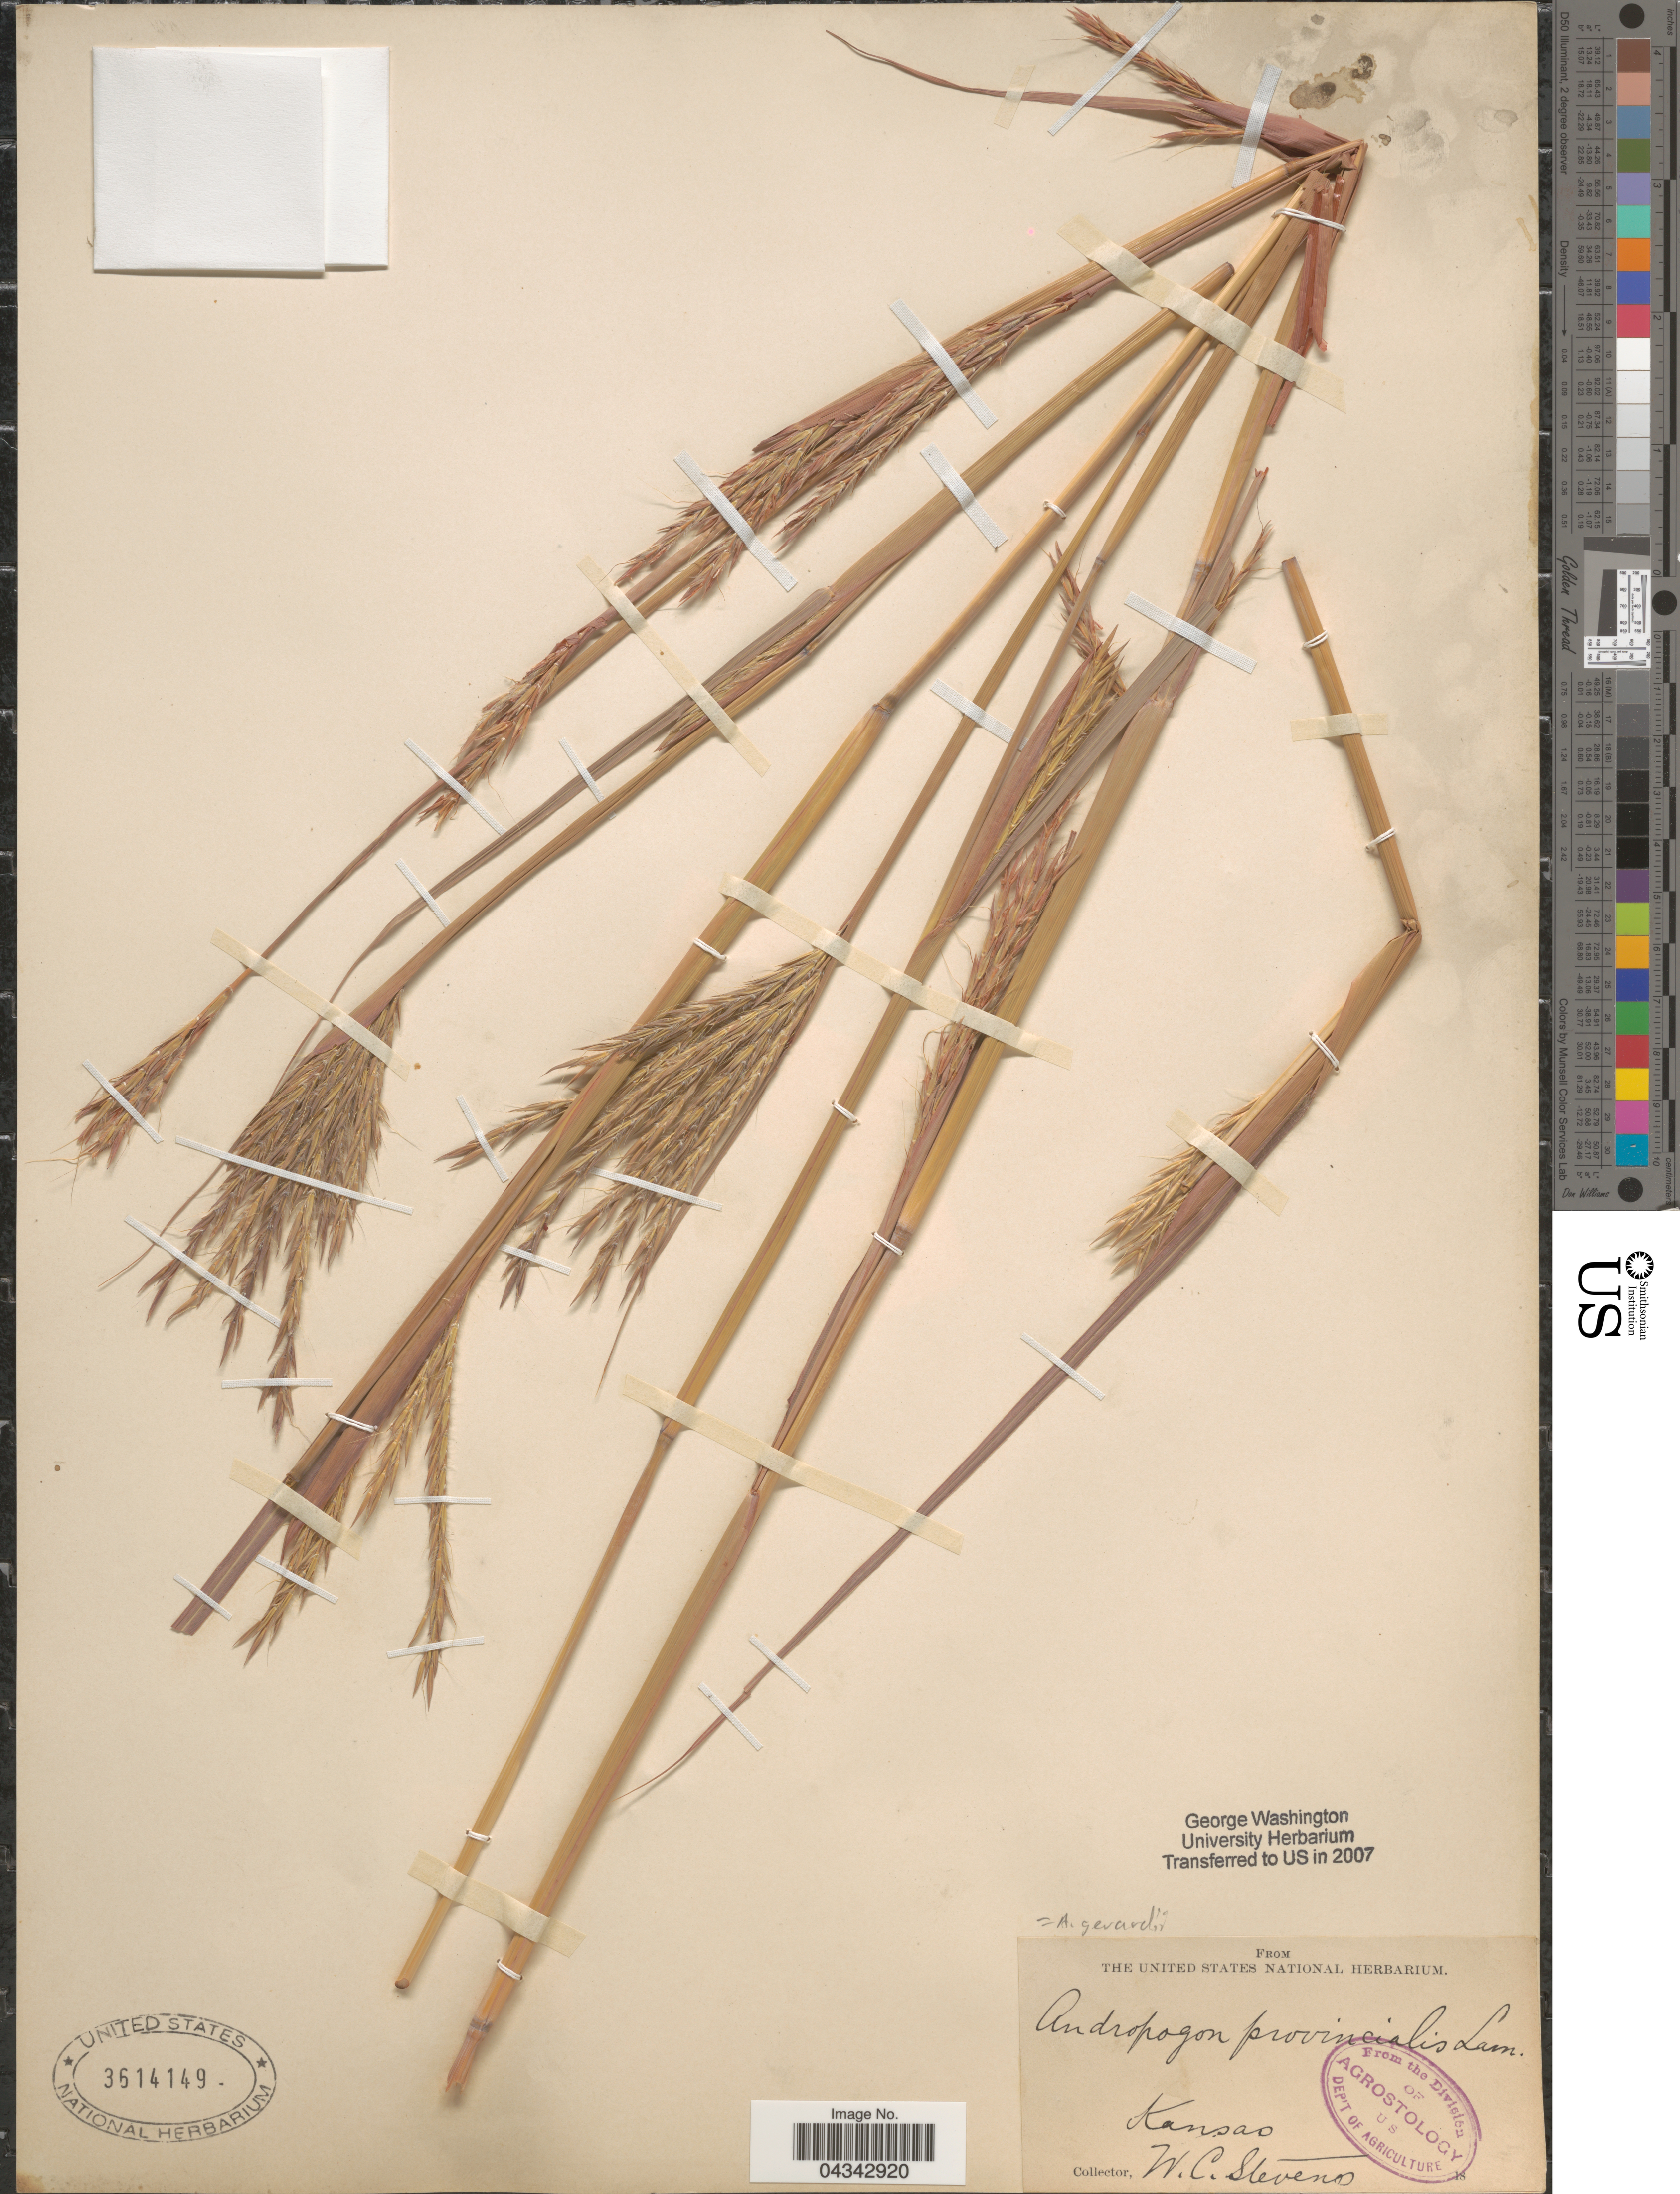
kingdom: Plantae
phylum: Tracheophyta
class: Liliopsida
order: Poales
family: Poaceae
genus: Andropogon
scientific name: Andropogon gerardii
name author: Vitman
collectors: W. C. Stevens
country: United States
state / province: Kansas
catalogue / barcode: US 3614149